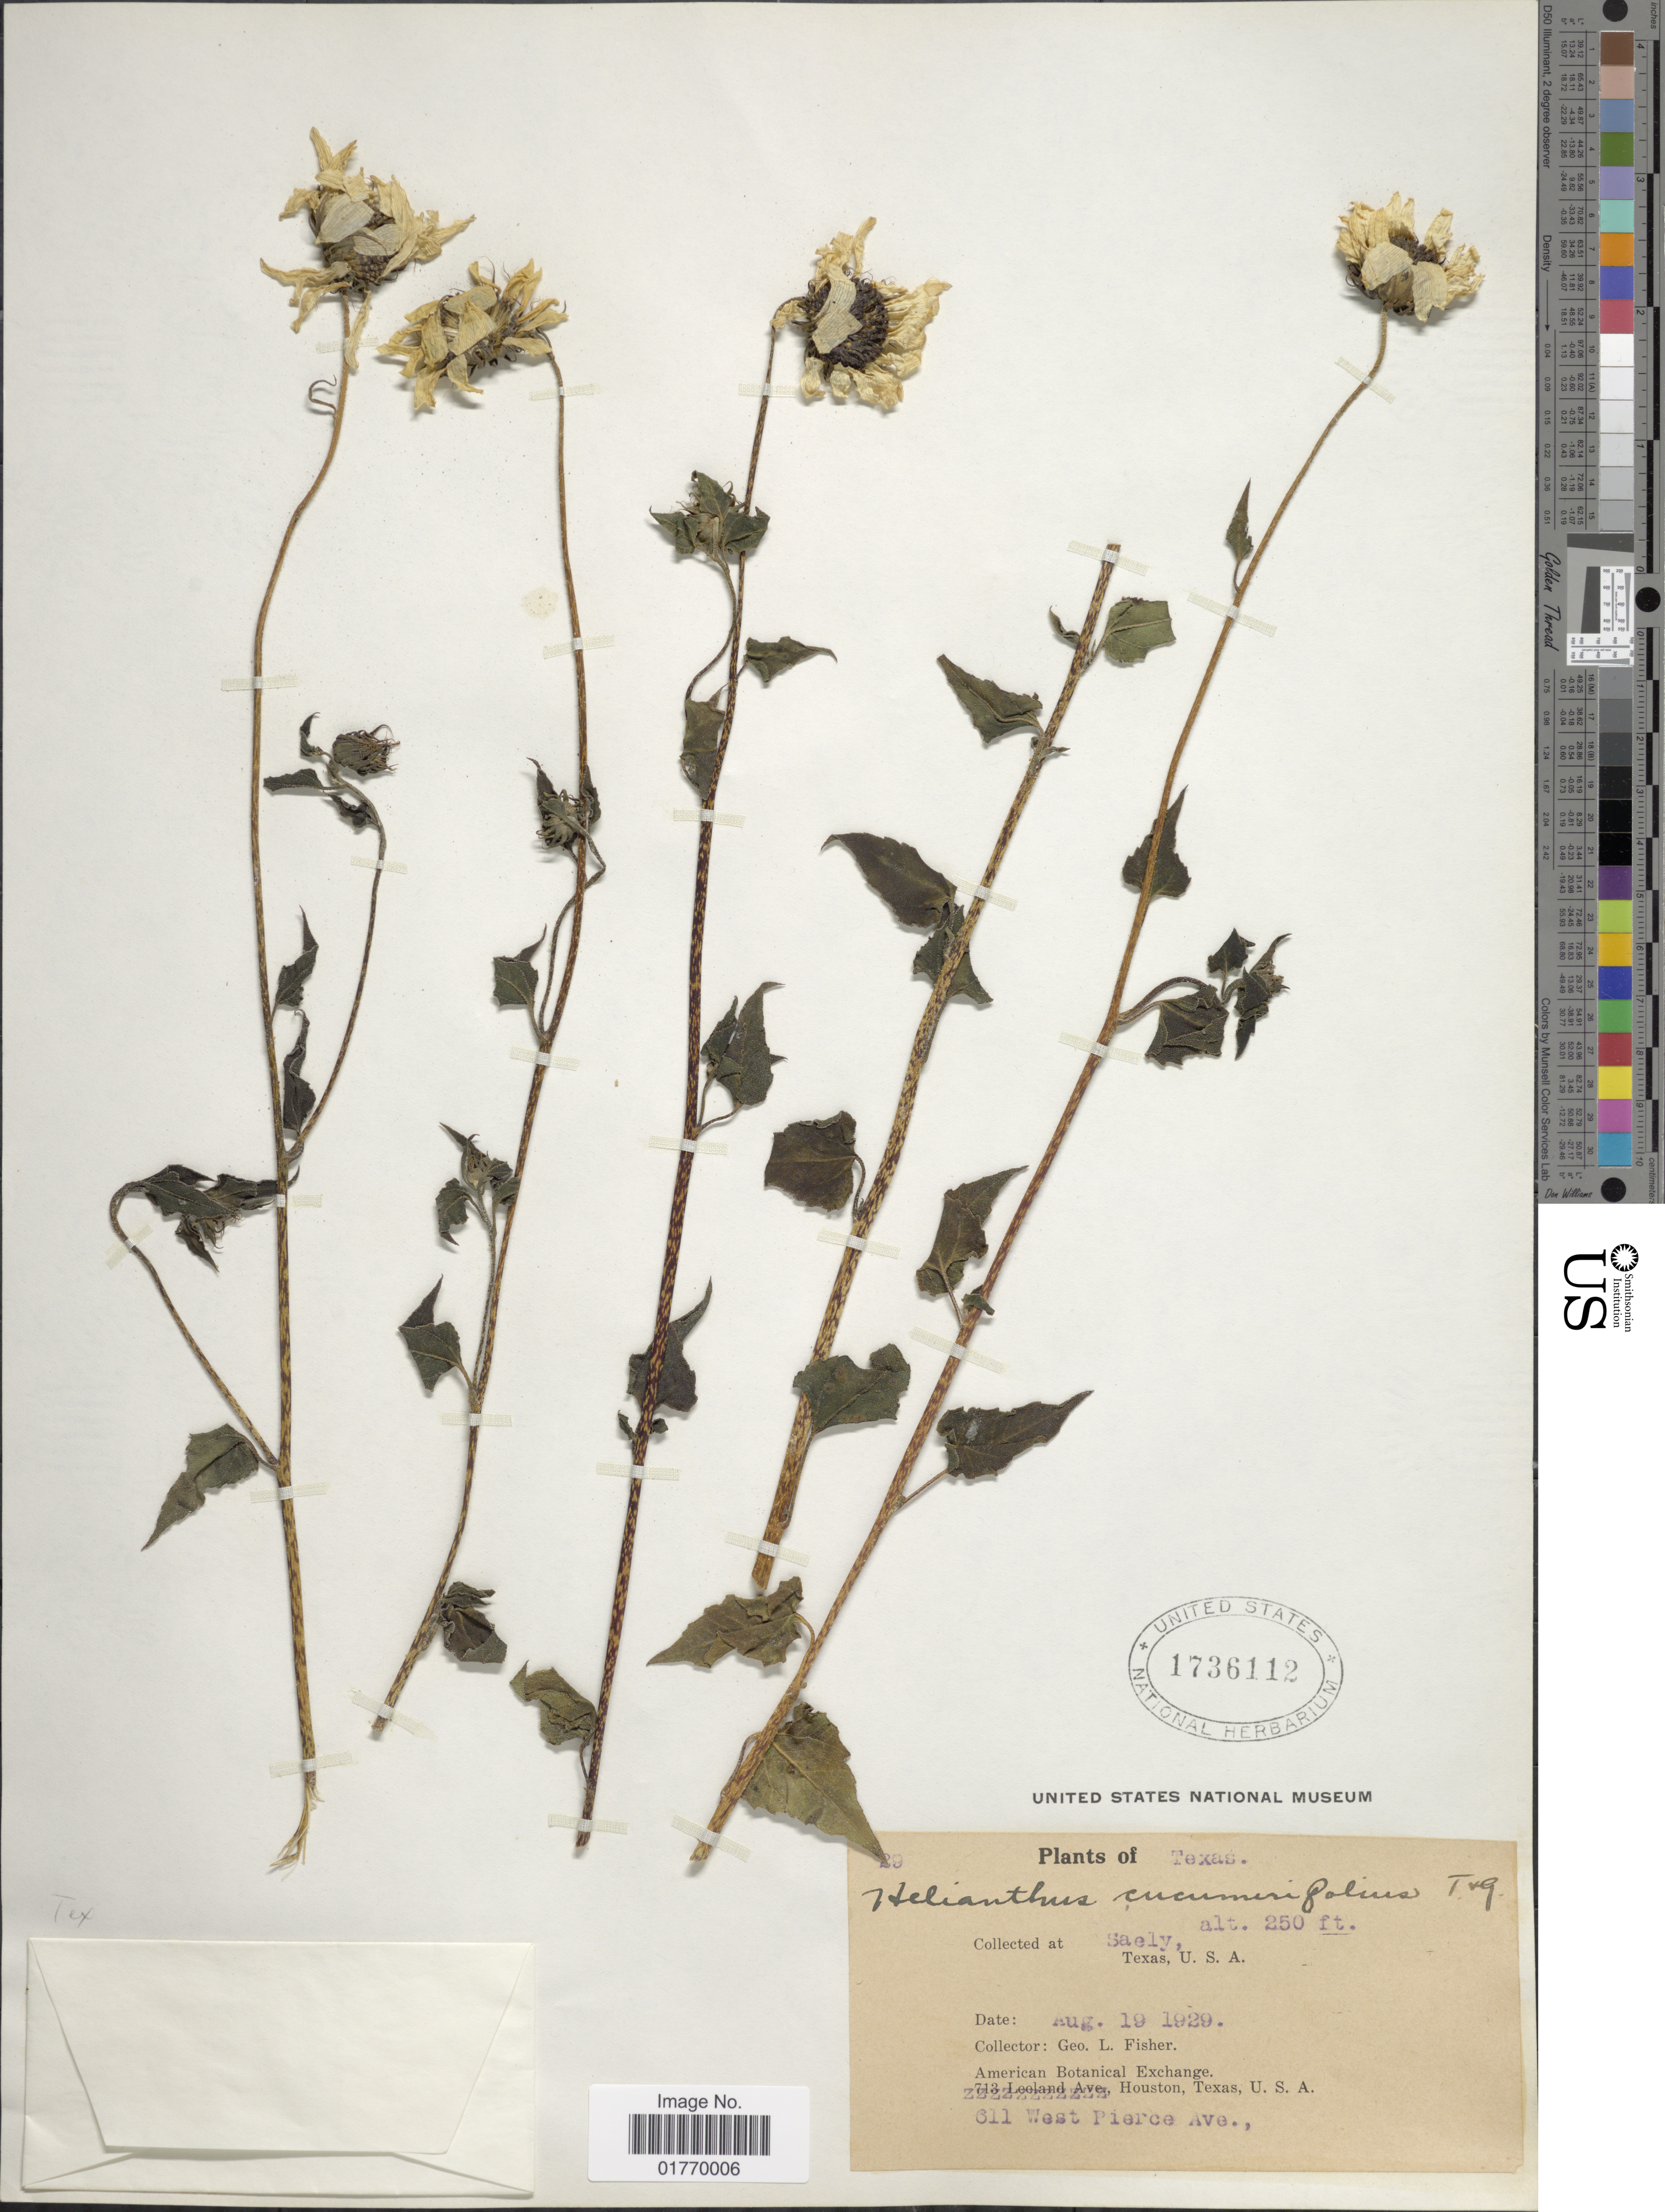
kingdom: Plantae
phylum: Tracheophyta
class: Magnoliopsida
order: Asterales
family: Asteraceae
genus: Helianthus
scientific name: Helianthus debilis subsp. cucumerifolius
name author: (Torr. & A. Gray) Heiser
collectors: G. L. Fisher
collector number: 29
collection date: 1929-08-19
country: United States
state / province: Texas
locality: Saely, Texas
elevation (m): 76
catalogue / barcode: US 1736112